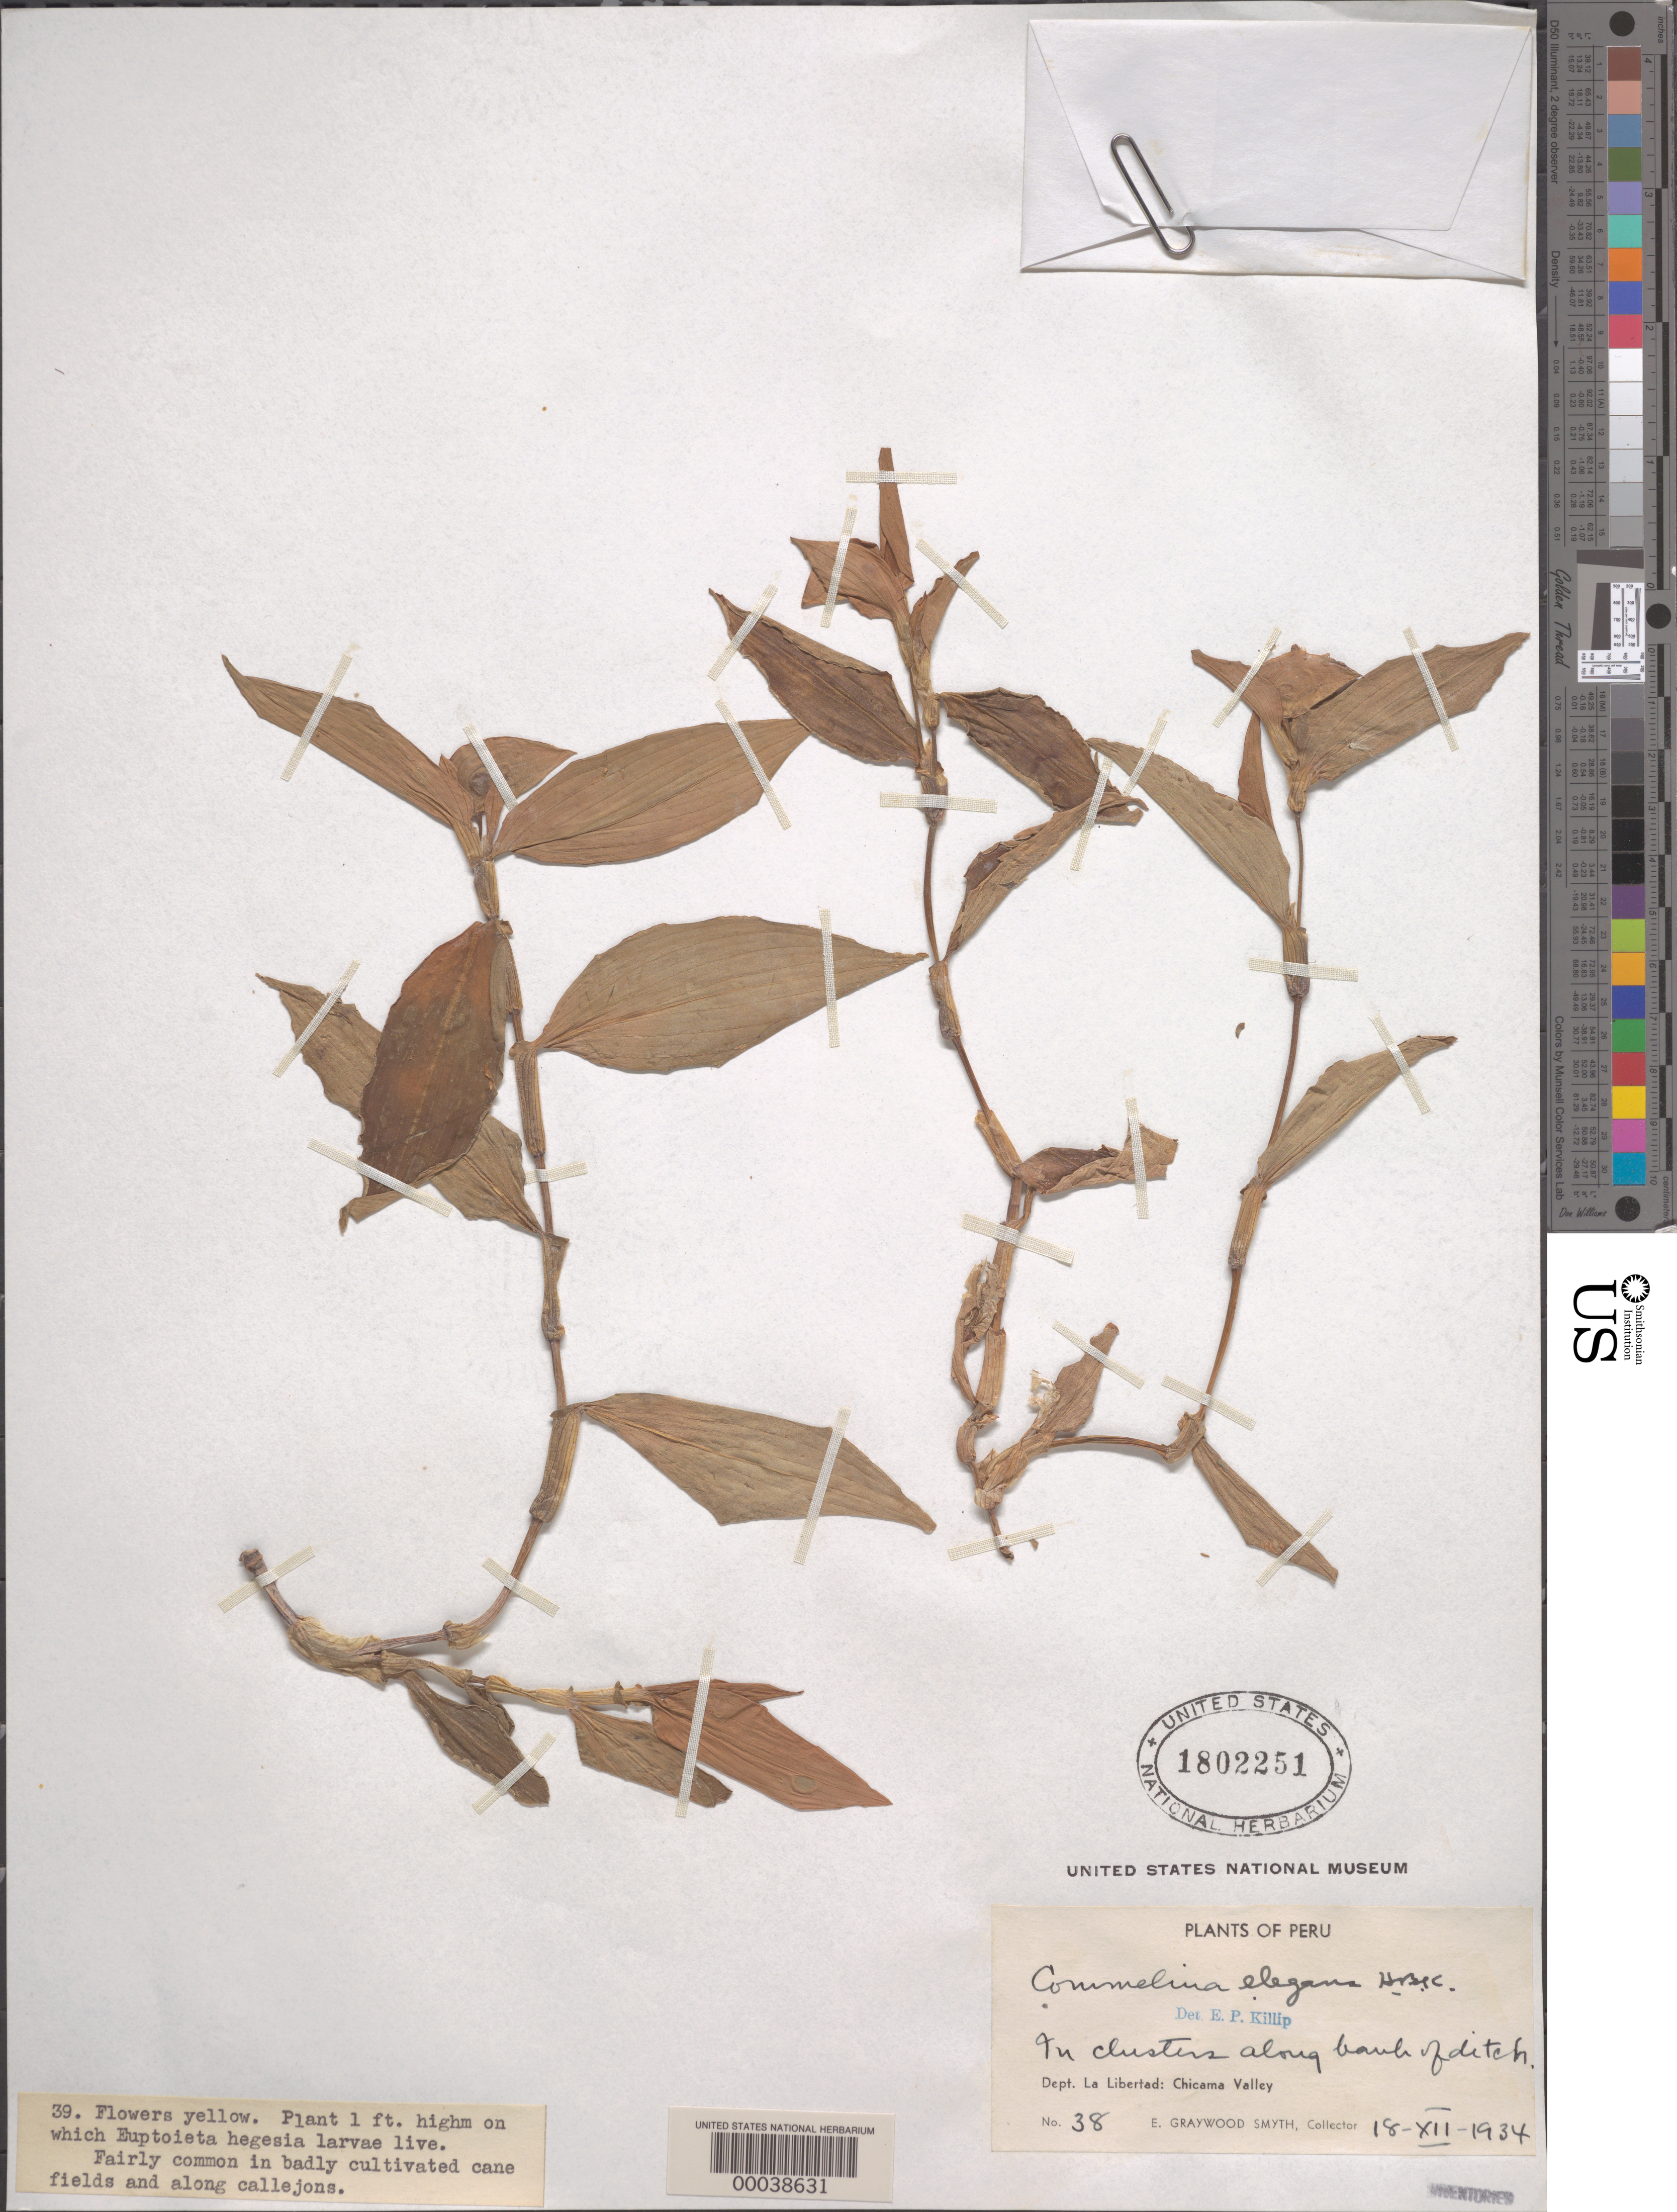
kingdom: Plantae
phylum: Tracheophyta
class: Liliopsida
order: Commelinales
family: Commelinaceae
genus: Commelina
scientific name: Commelina erecta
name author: L.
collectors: G. Smyth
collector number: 38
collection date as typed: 18 Dec 1934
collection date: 1934-12-18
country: Peru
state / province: La Libertad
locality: Chicama valley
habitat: Bank of ditch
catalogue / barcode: US 1802251